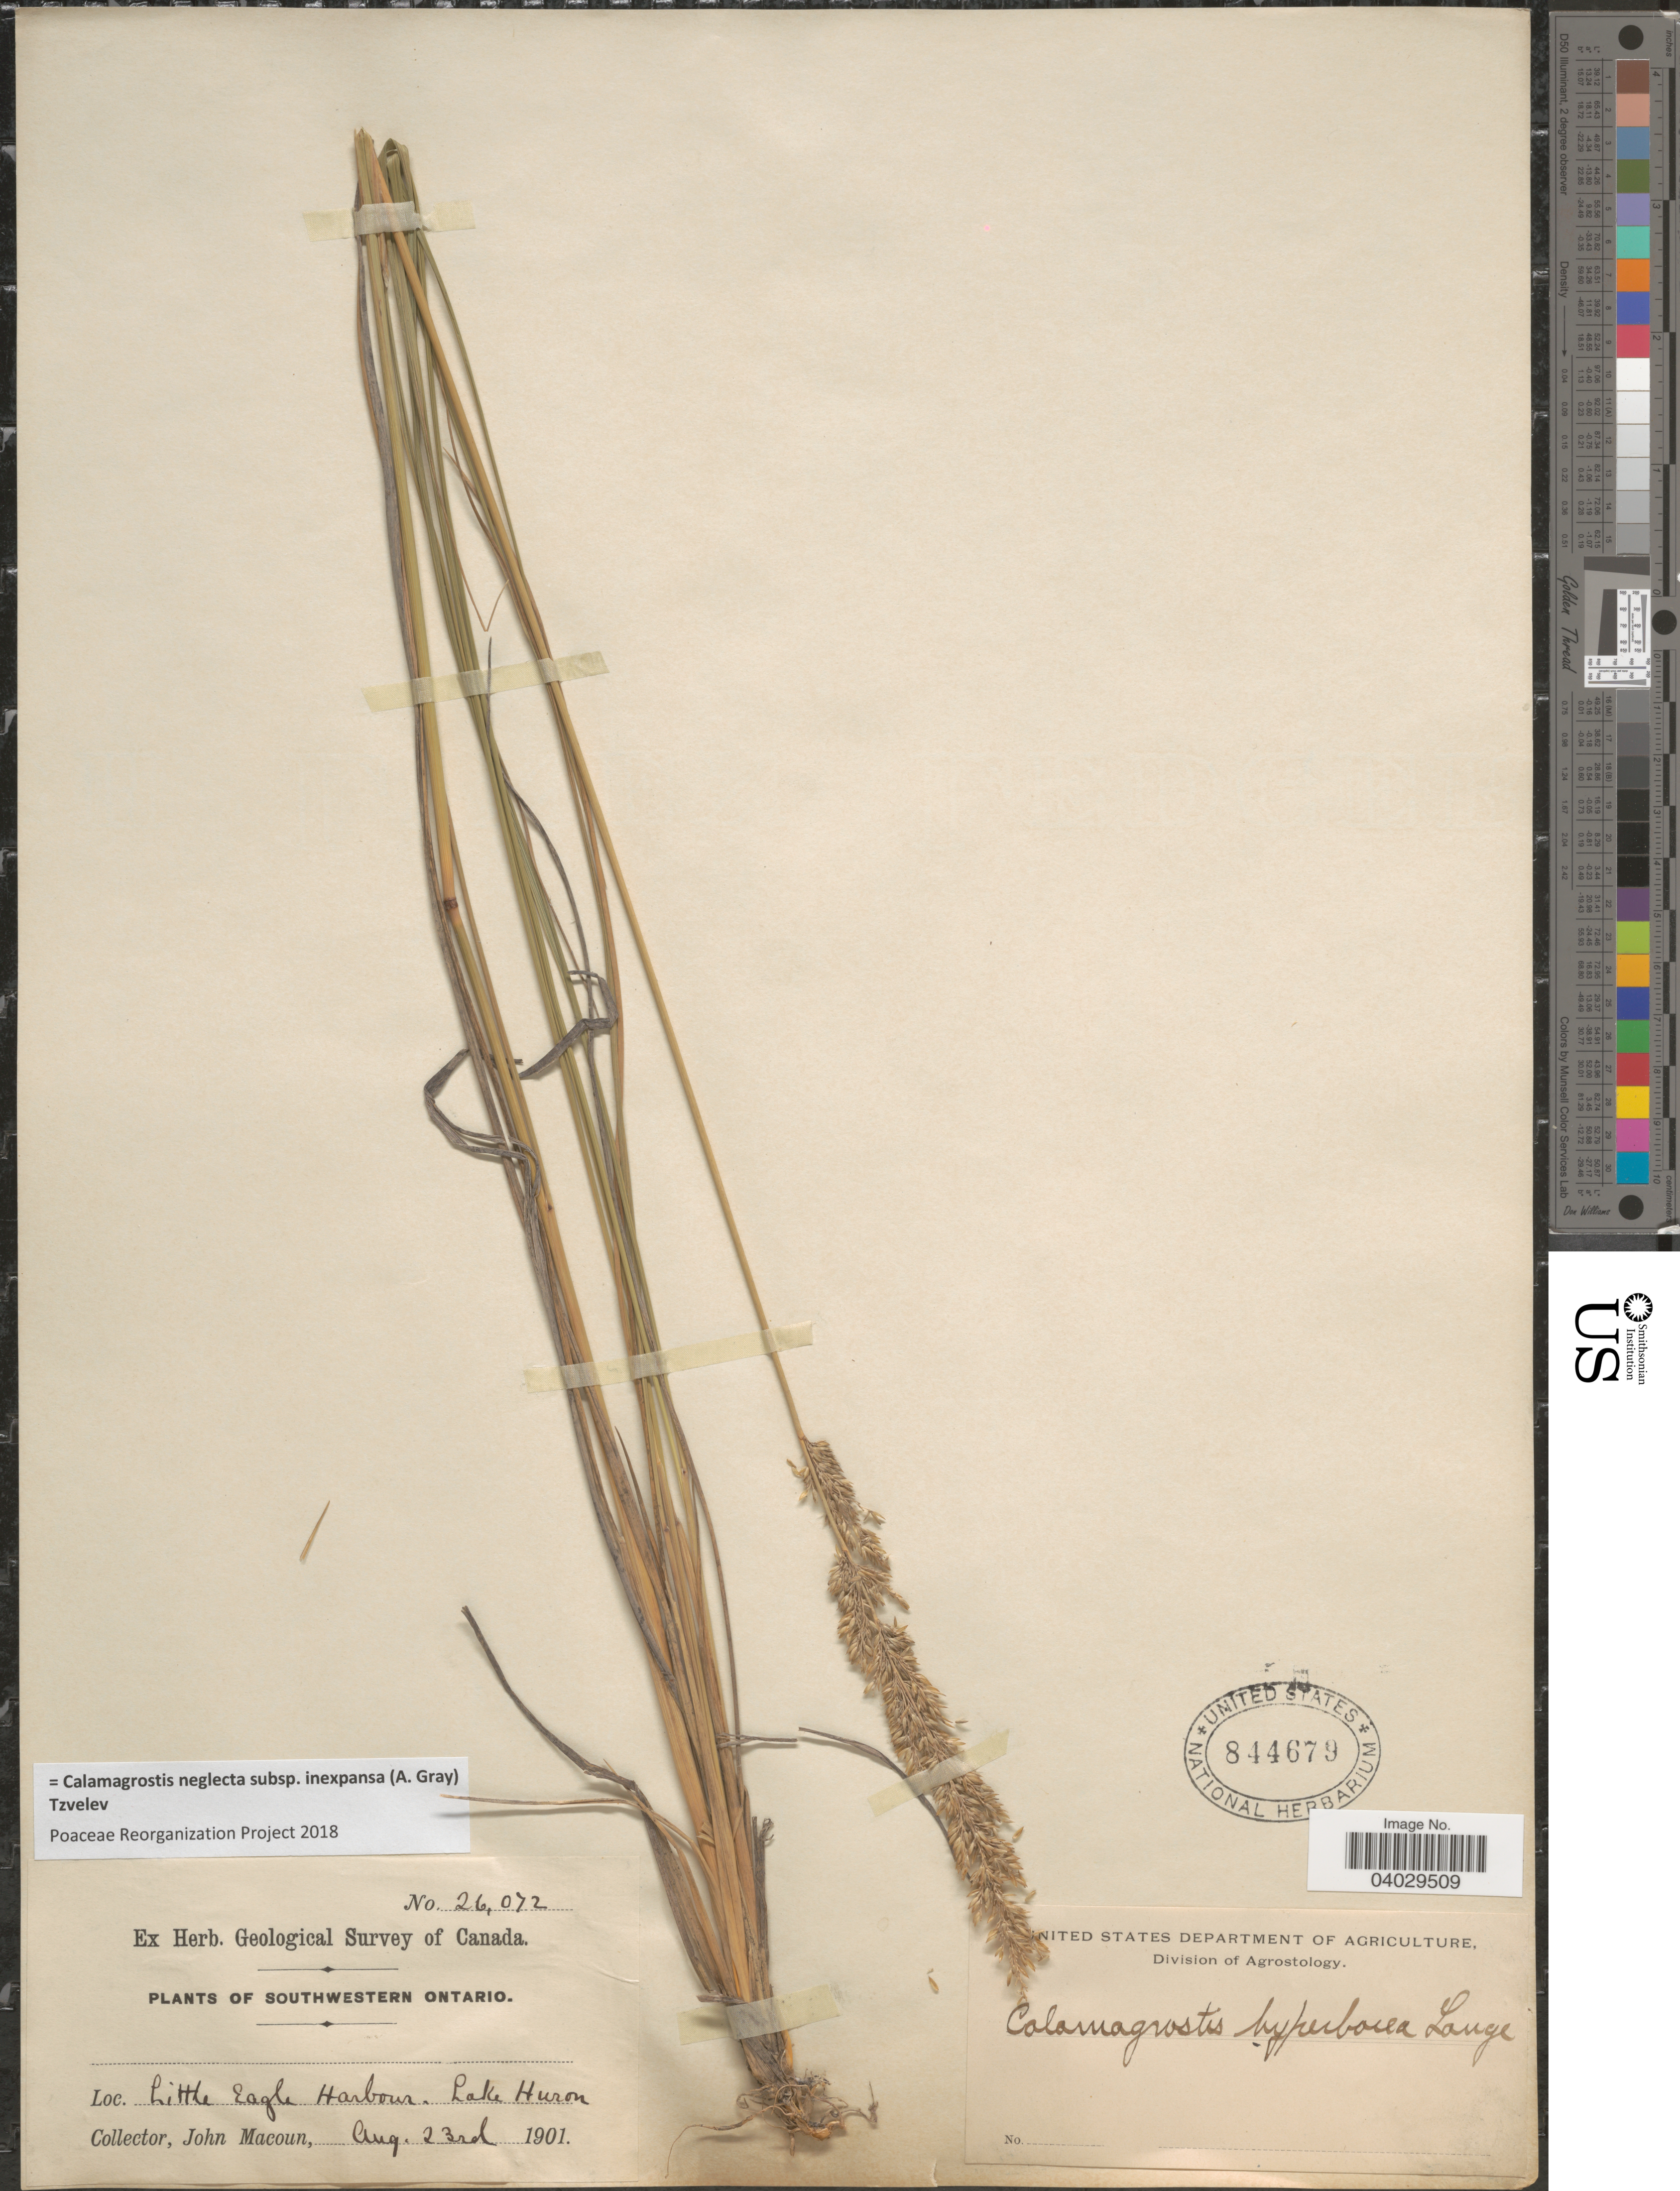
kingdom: Plantae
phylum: Tracheophyta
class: Liliopsida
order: Poales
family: Poaceae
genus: Calamagrostis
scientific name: Calamagrostis neglecta subsp. inexpansa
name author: (A. Gray) Tzvelev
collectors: J. Macoun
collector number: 26072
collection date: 1901-08-23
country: Canada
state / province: Ontario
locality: Southwestern Ontario. Little Eagle Harbour, Lake Huron.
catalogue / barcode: US 844679